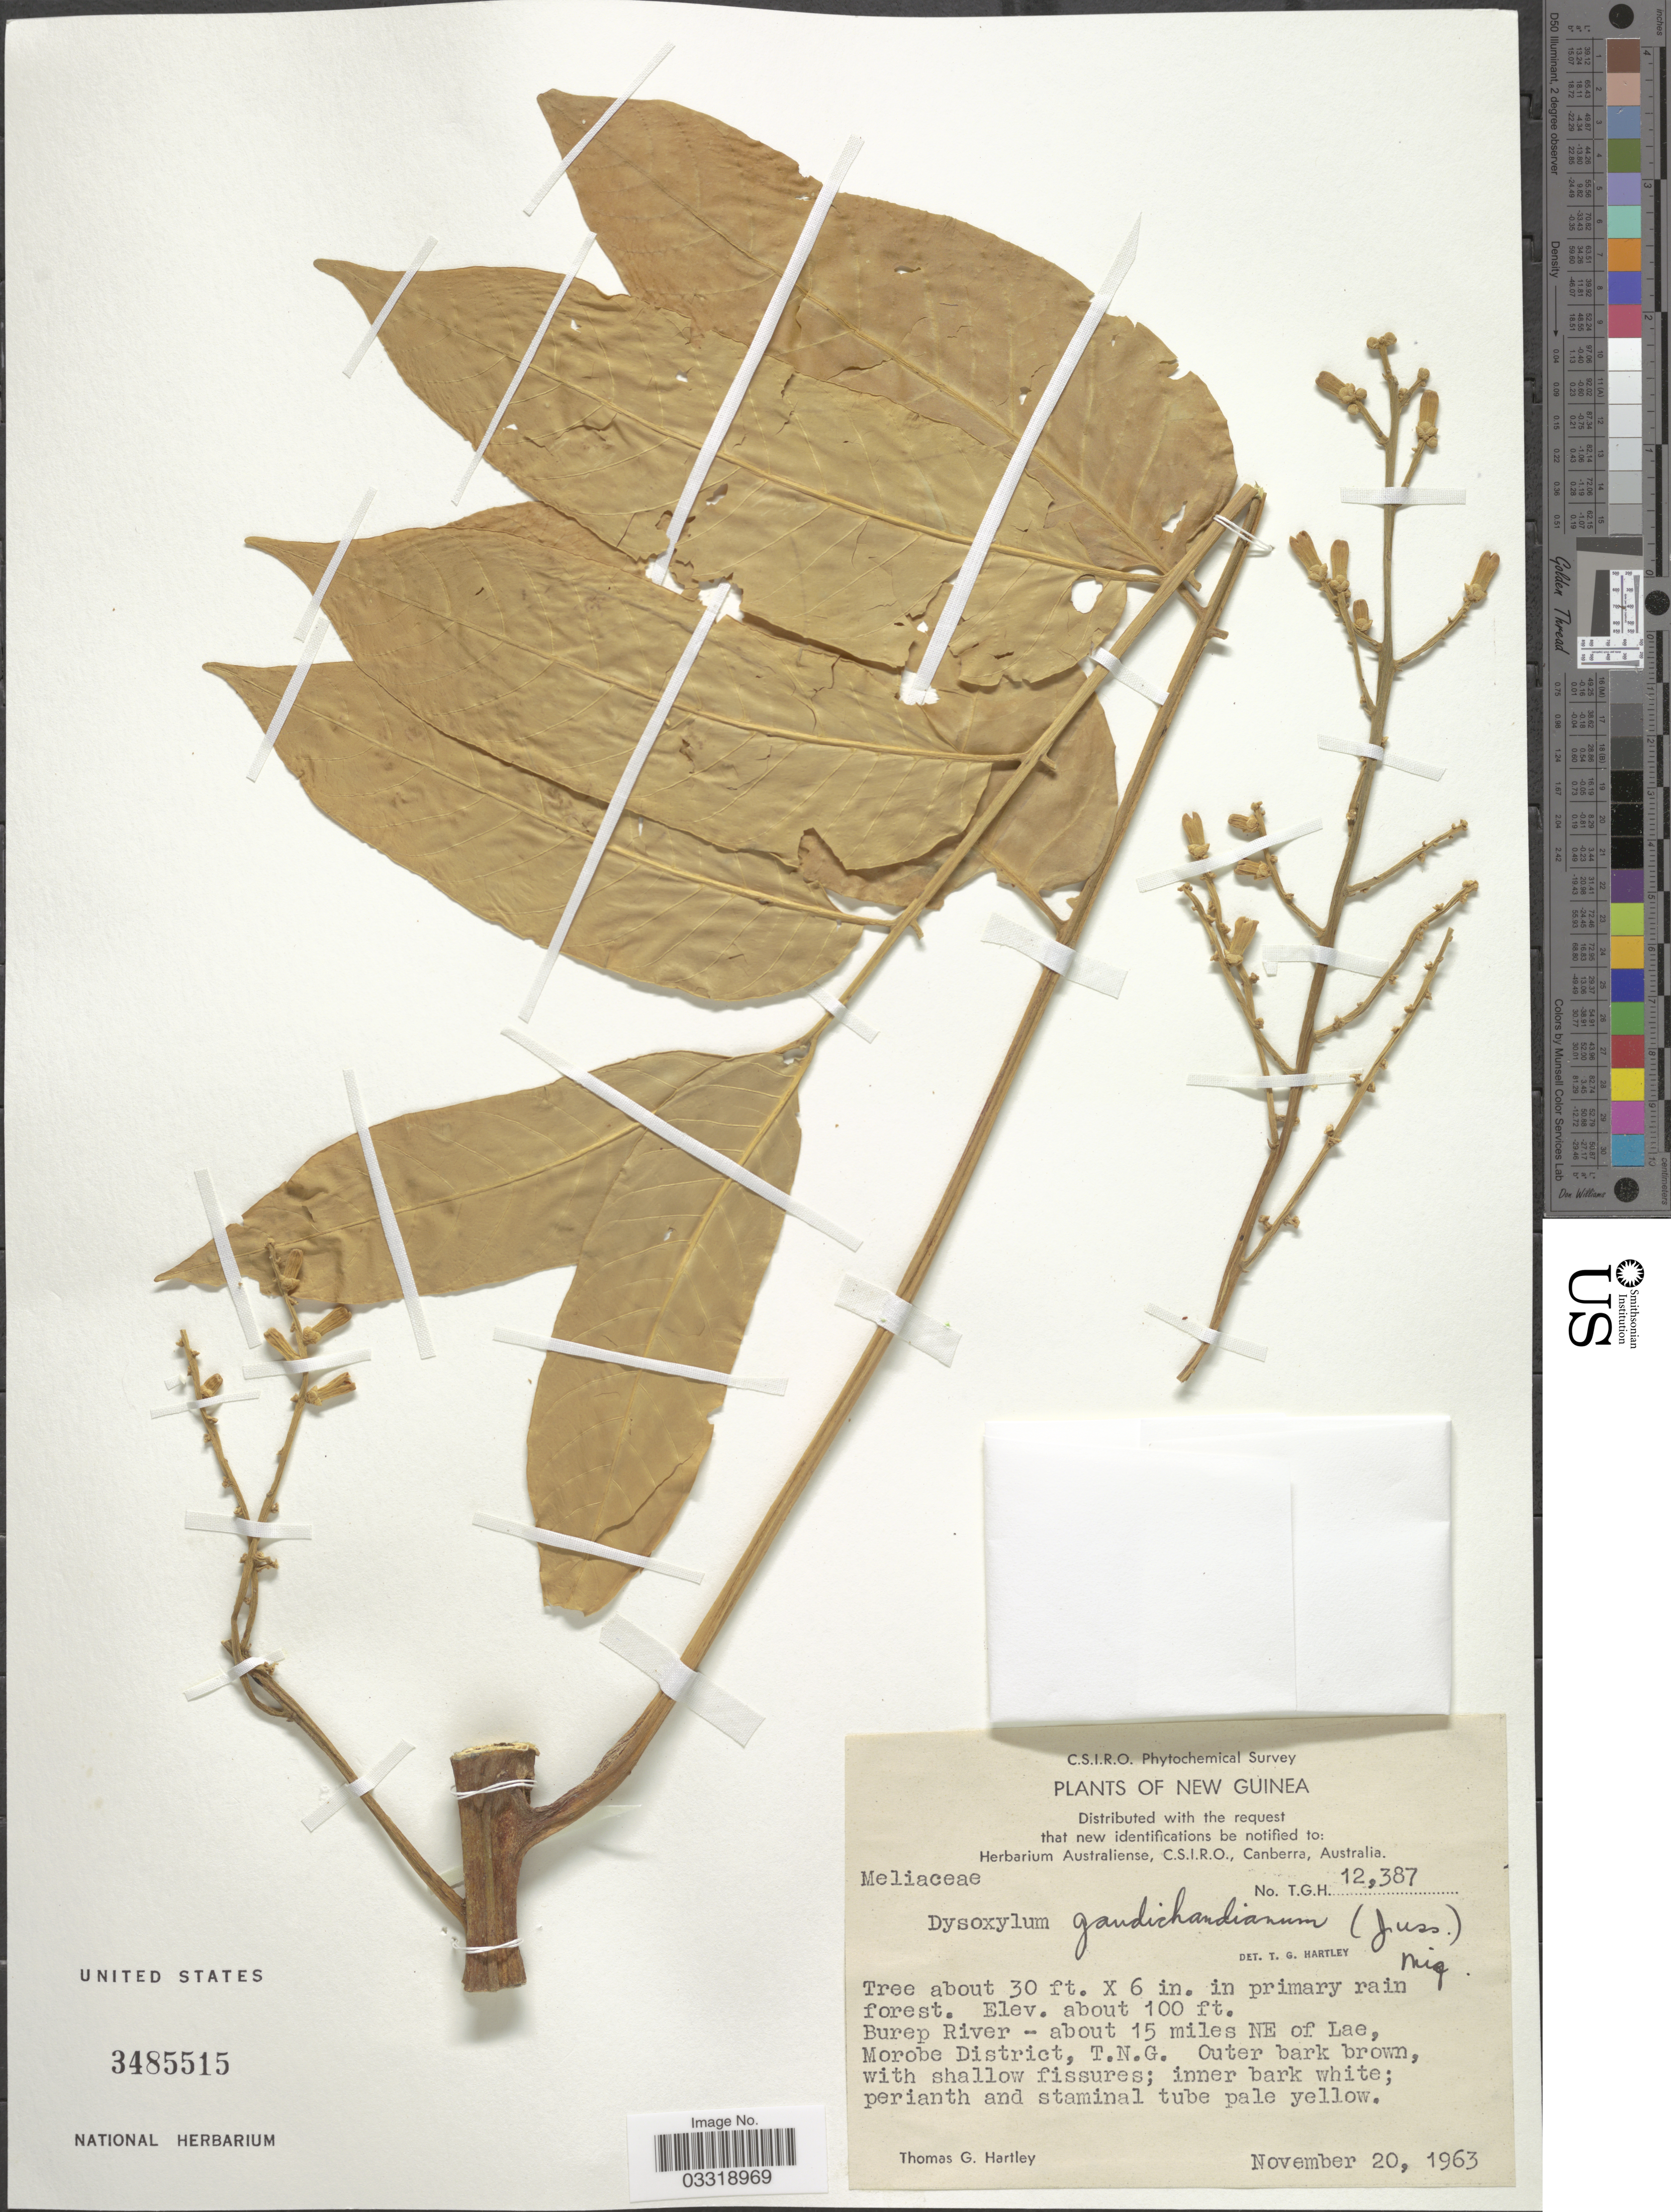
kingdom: Plantae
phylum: Tracheophyta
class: Magnoliopsida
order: Sapindales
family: Meliaceae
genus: Didymocheton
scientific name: Didymocheton gaudichaudianus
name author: A. Juss.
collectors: T. G. Hartley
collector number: TGH 12387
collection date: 1963-11-20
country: Papua New Guinea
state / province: Morobe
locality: New Guinea. Burep River - about 15 miles NE of Lae, Morobe District, T.N.G.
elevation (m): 30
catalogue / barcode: US 3485515